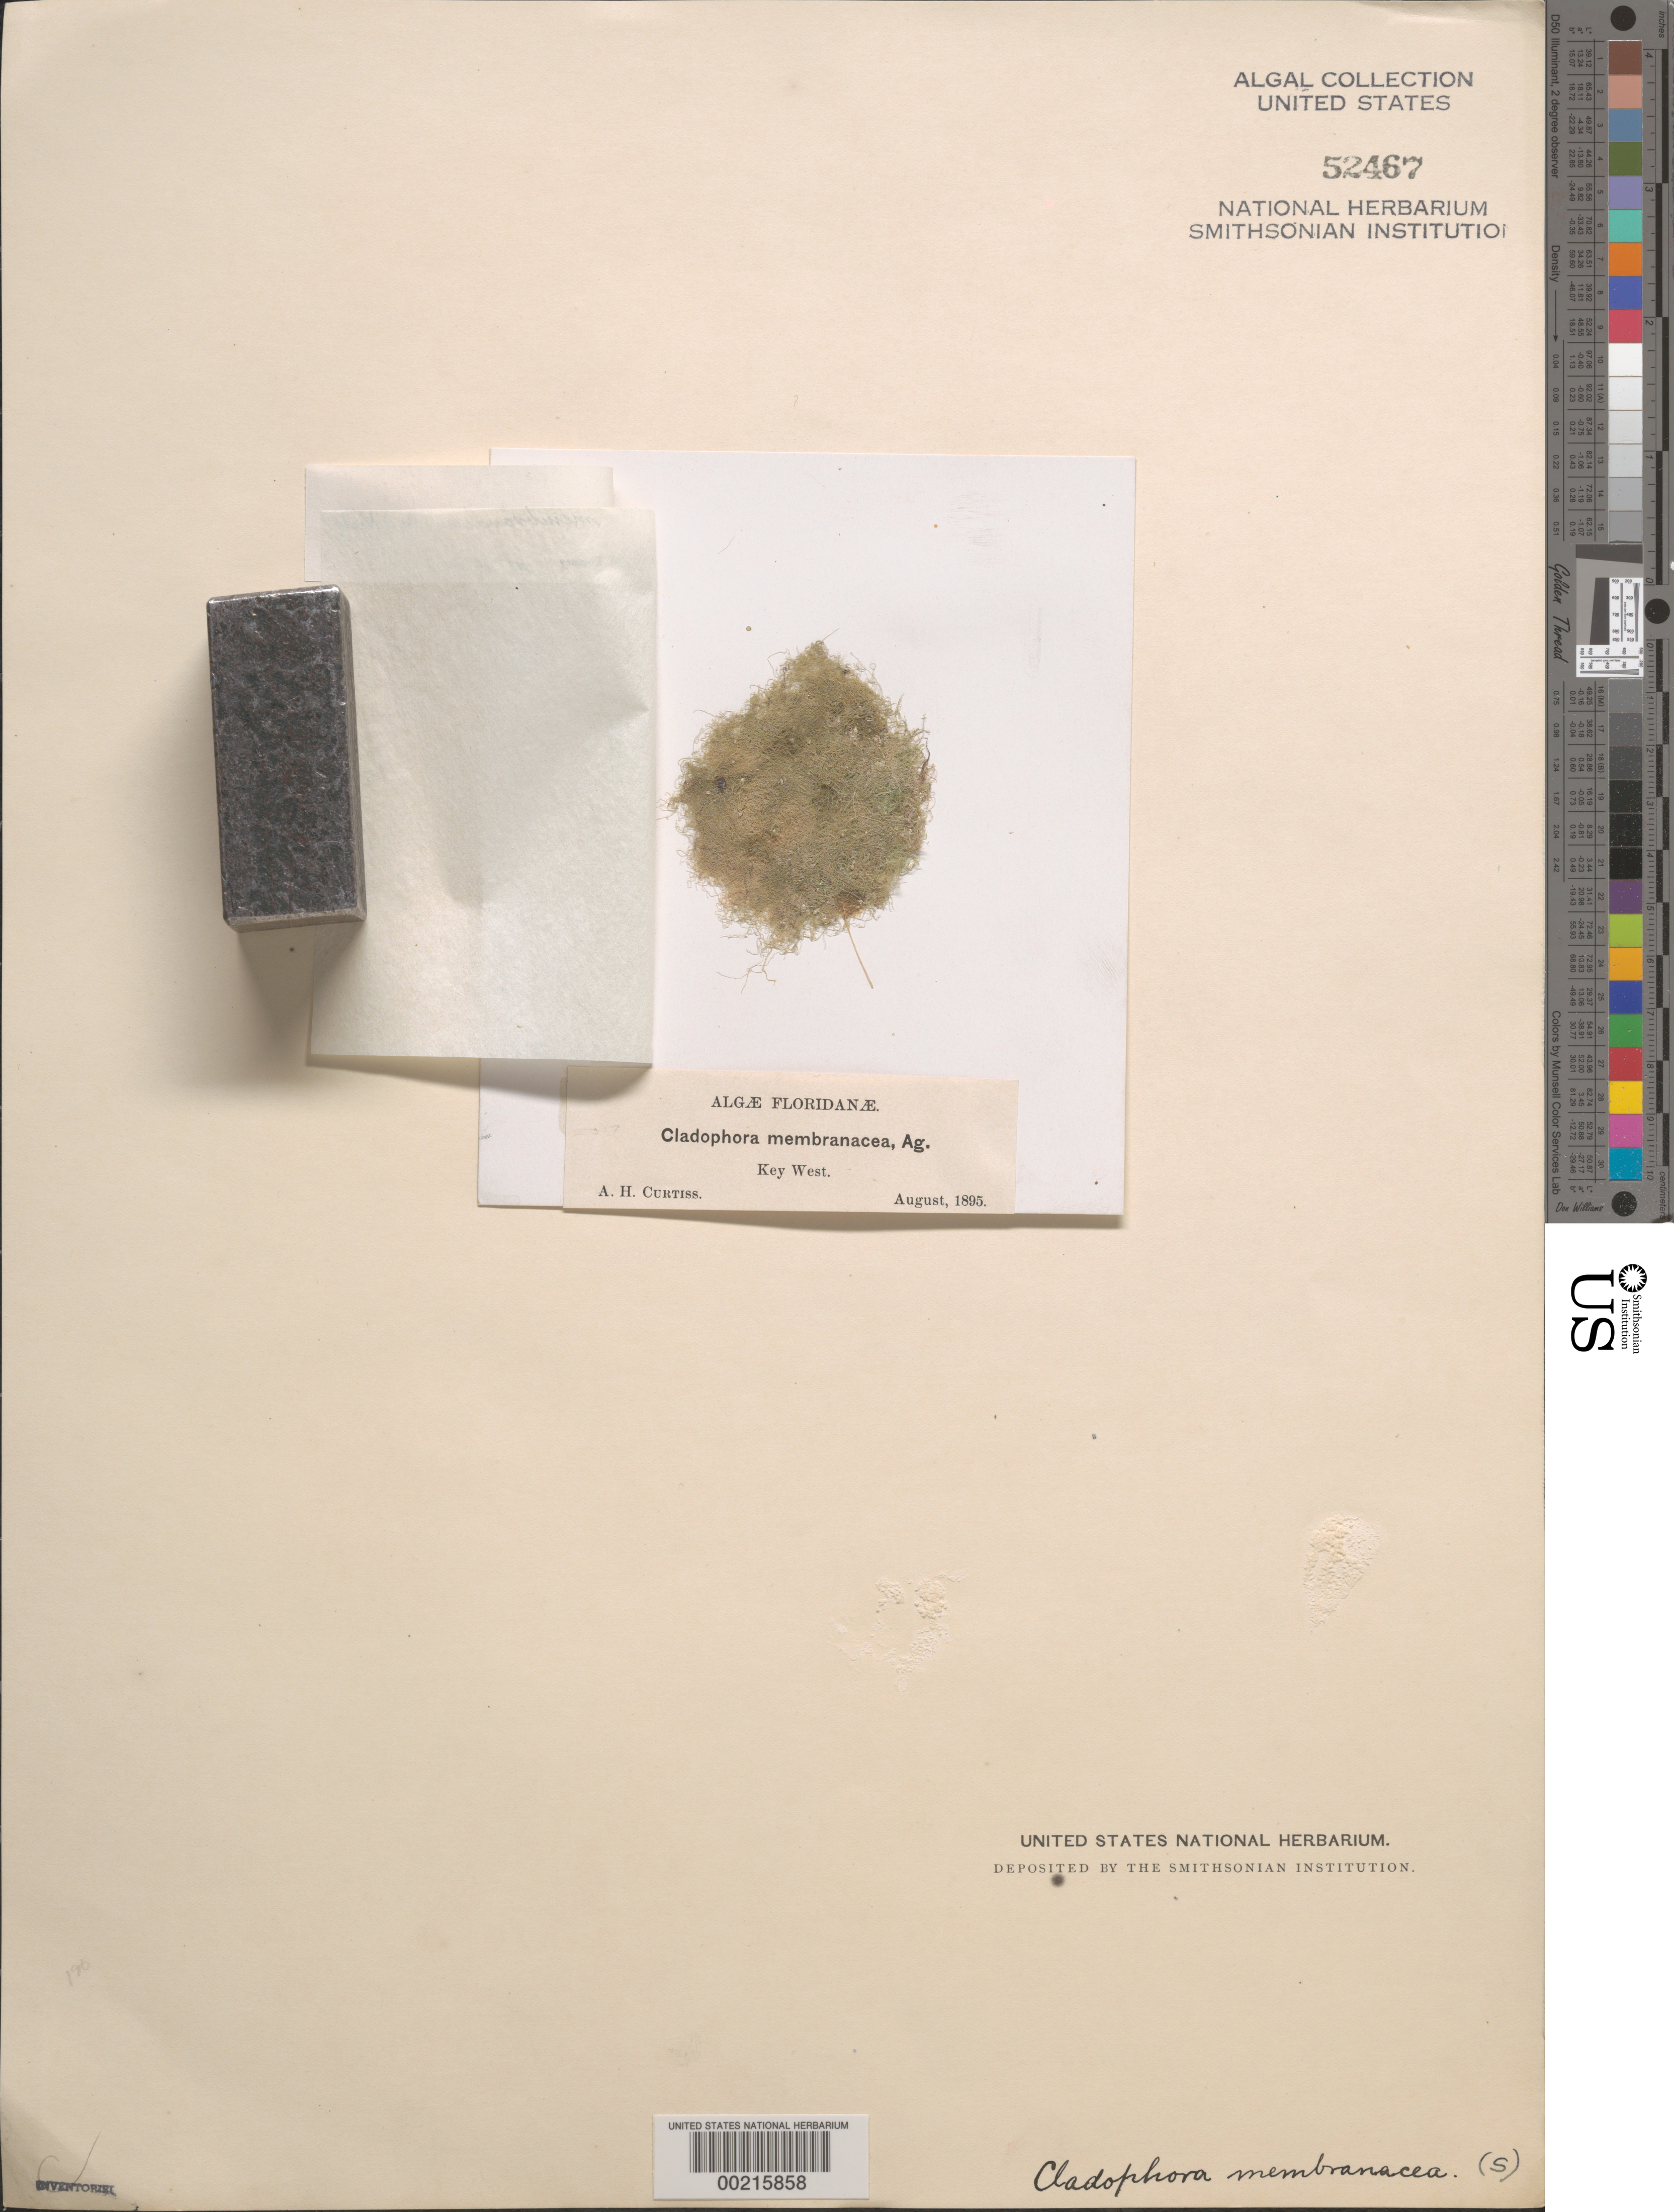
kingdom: Plantae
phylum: Chlorophyta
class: Ulvophyceae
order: Bryopsidales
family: Caulerpaceae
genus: Caulerpa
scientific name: Caulerpa chemnitzia var. vanbossae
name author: (Setch. & N.L. Gardner) Fern.-Garcia & Riosm.-Rod.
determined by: Algae name updating Project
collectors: A. H. Curtiss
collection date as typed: Aug 1895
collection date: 1895-08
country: United States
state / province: Florida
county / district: Monroe County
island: Key West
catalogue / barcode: US 52467